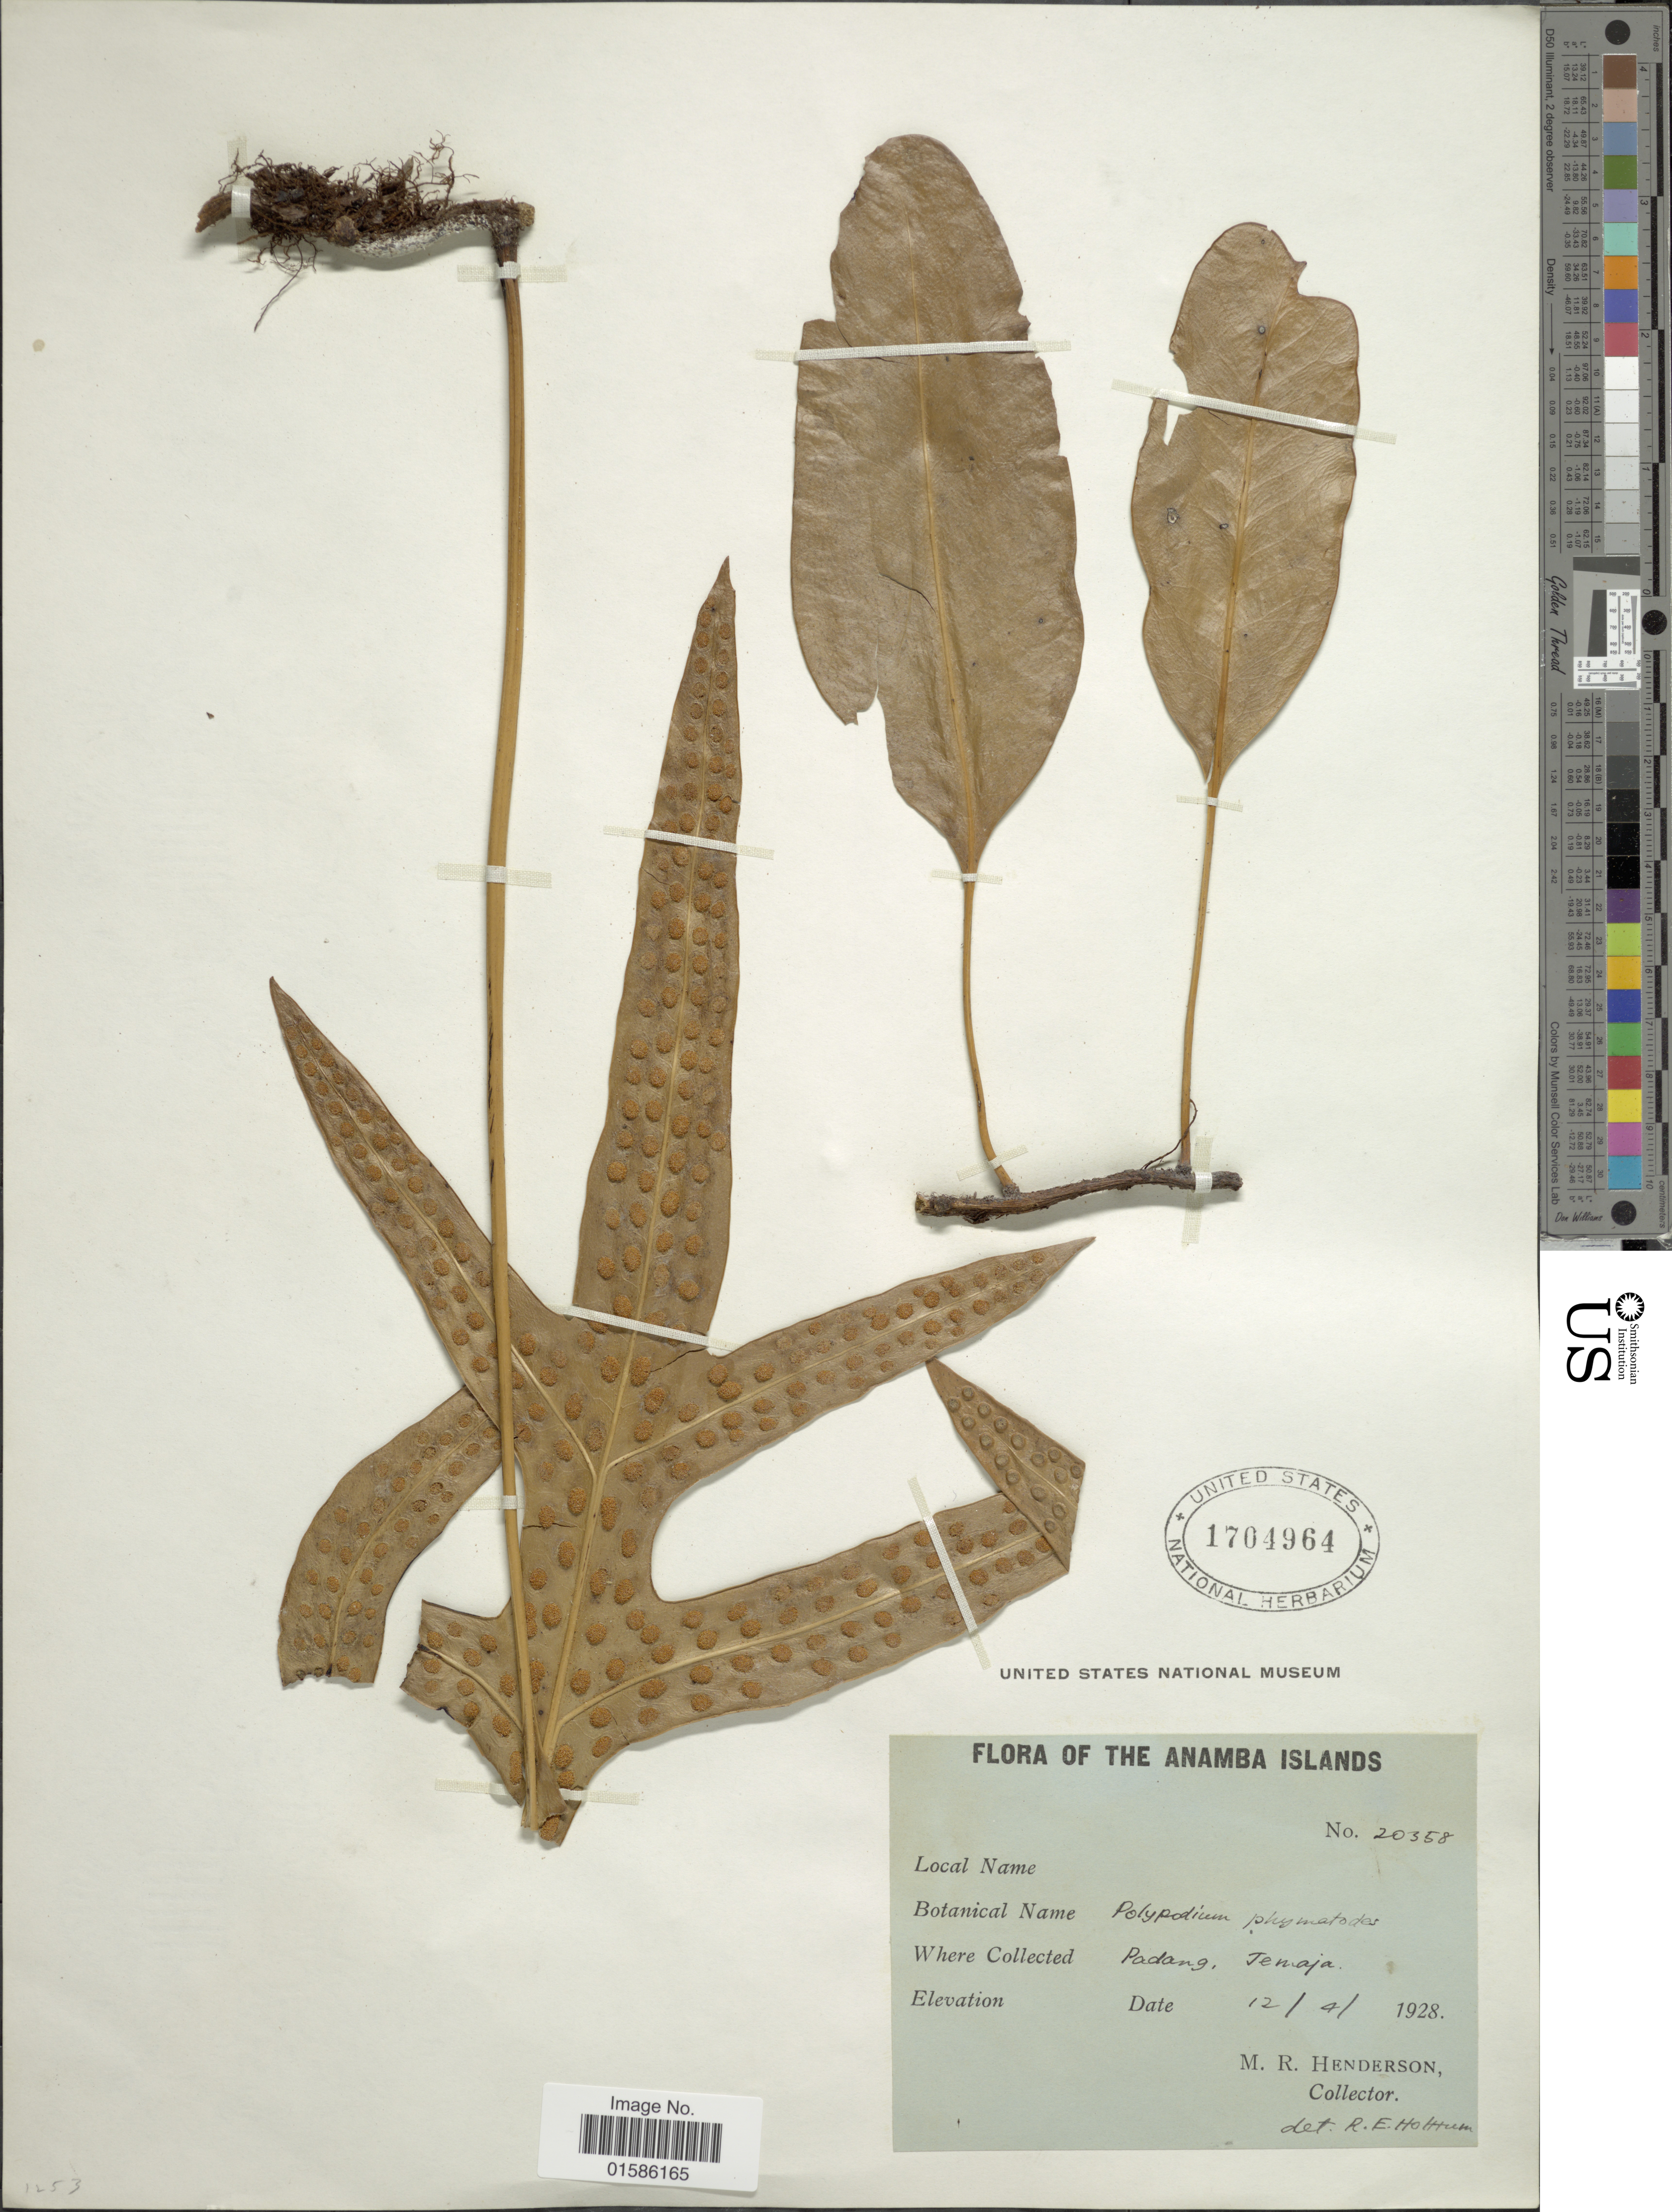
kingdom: Plantae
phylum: Tracheophyta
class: Polypodiopsida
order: Polypodiales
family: Polypodiaceae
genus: Microsorum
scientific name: Microsorum scolopendria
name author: (Burm. f.) Copel.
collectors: M. Henderson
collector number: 20358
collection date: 1928-04-12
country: Indonesia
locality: The Anamba Islands, Padang, Temaja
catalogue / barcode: US 1704964